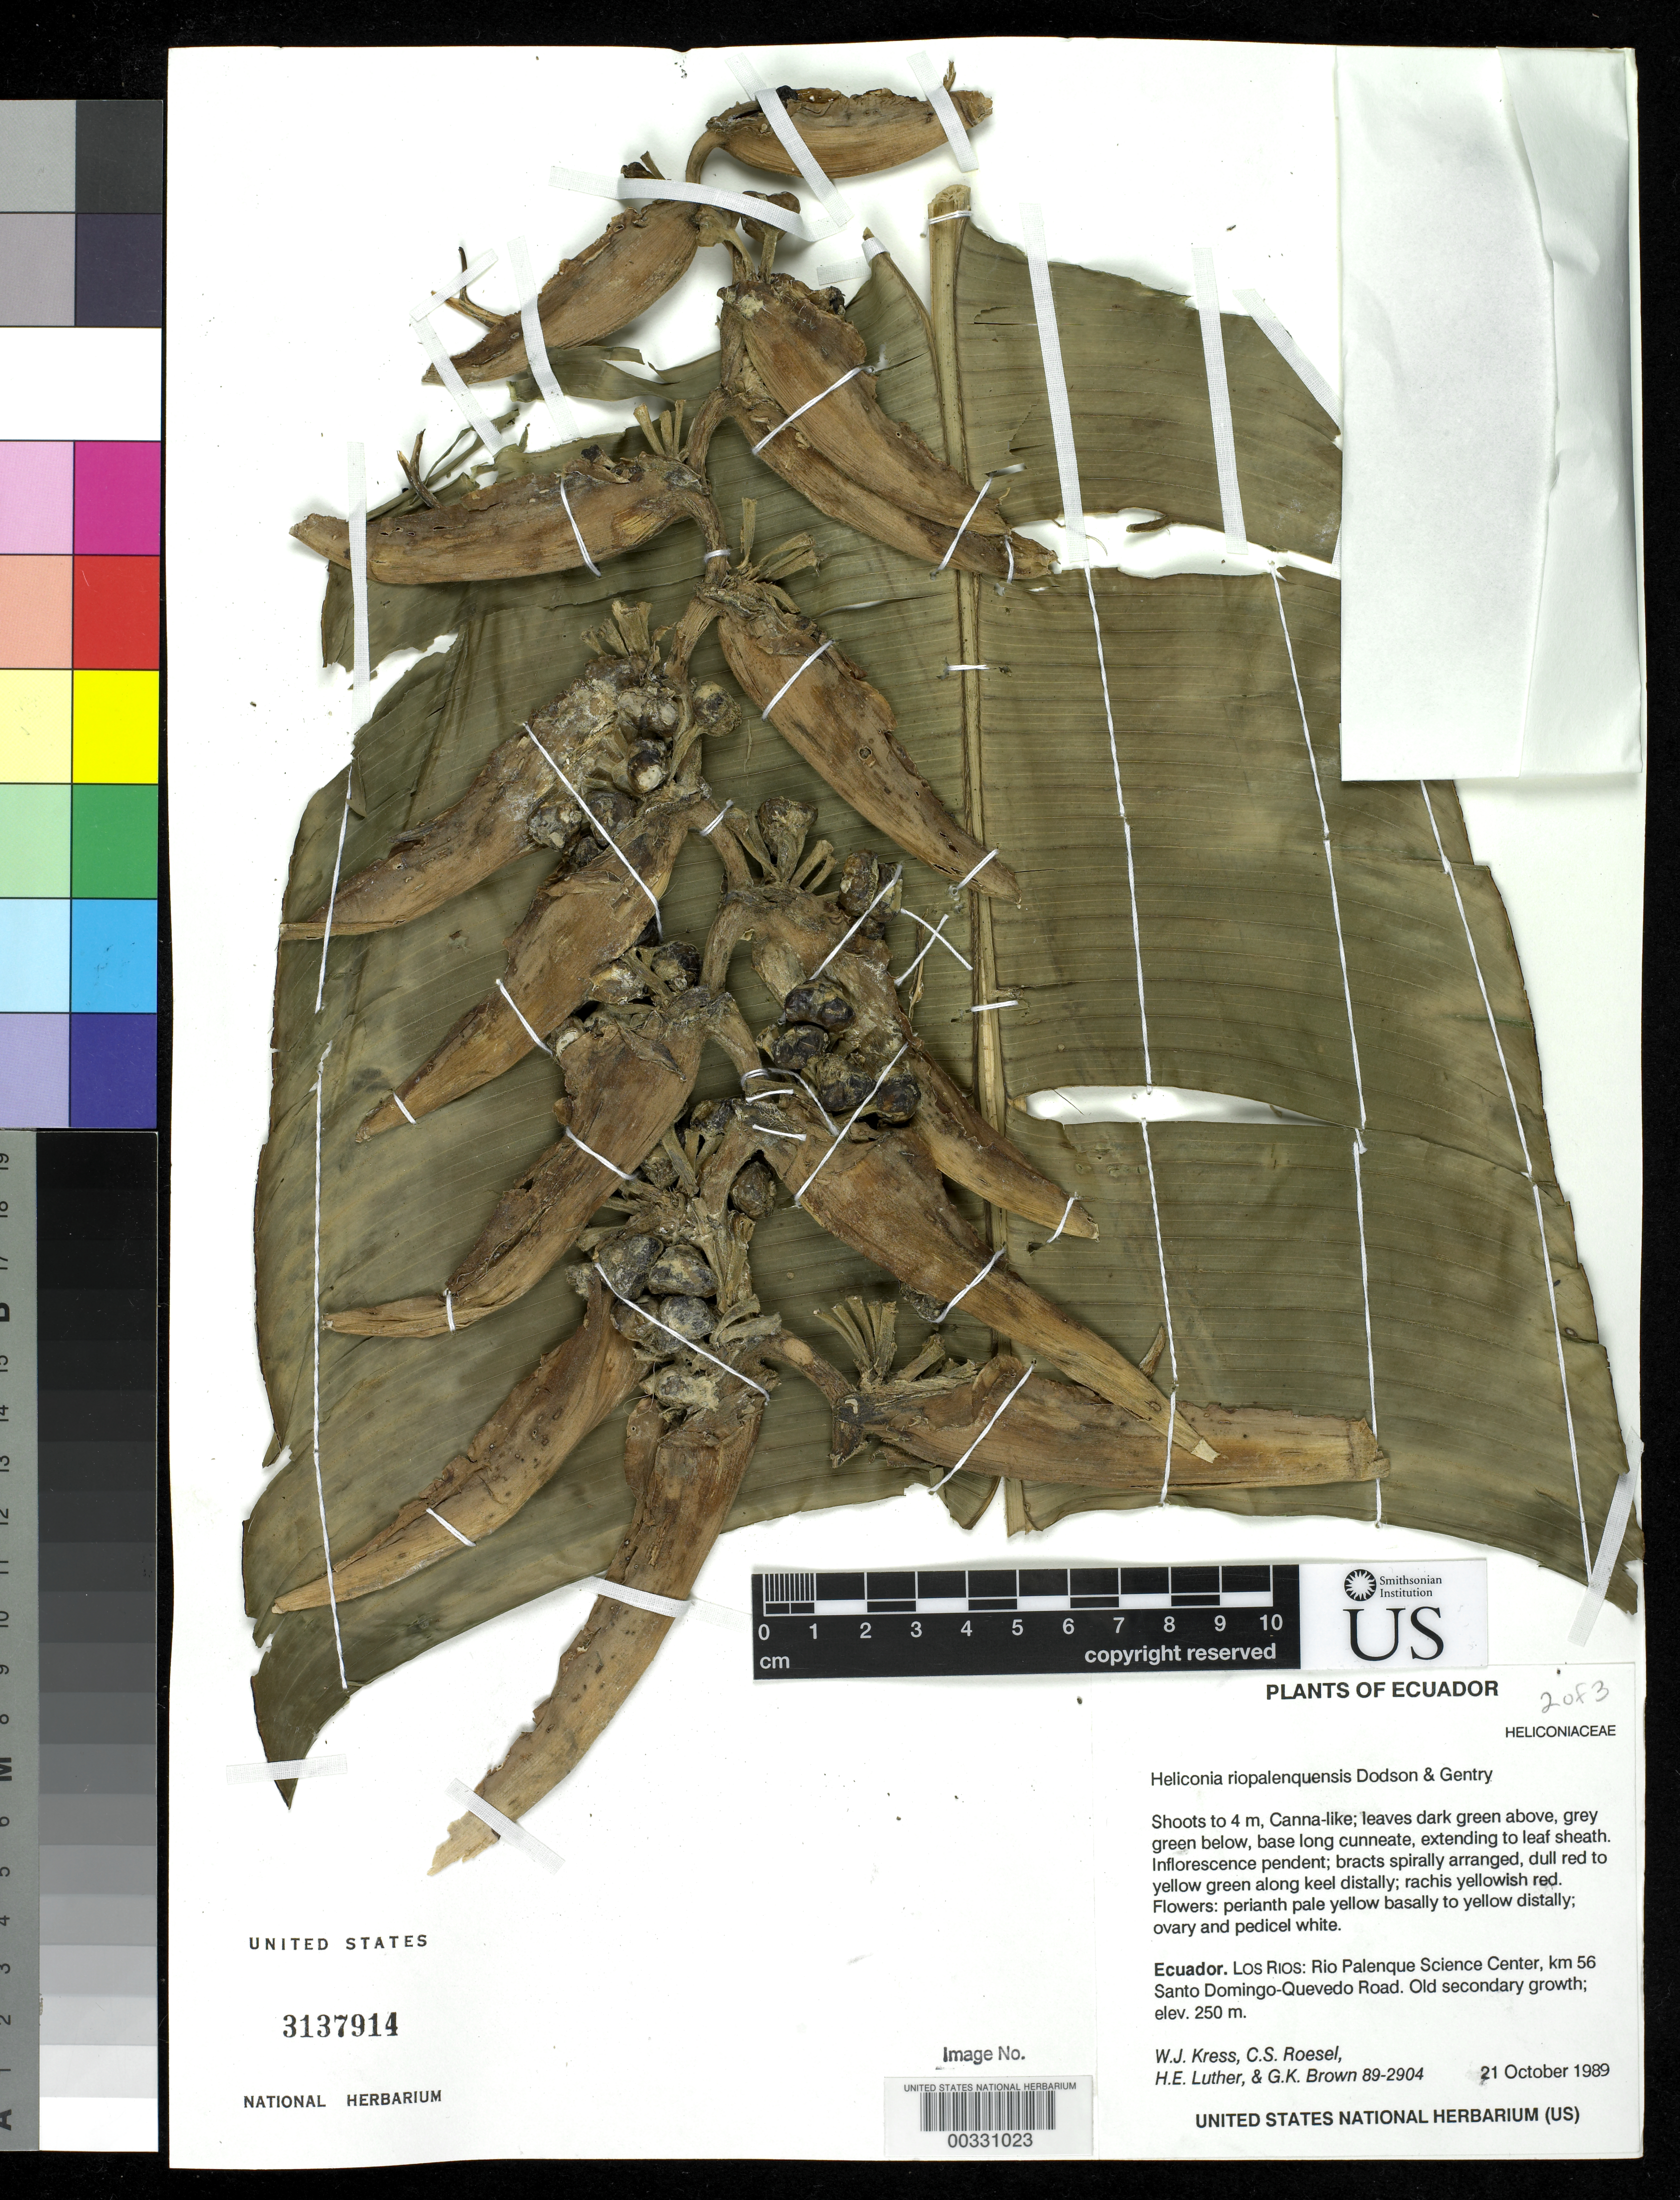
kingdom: Plantae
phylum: Tracheophyta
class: Liliopsida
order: Zingiberales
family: Heliconiaceae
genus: Heliconia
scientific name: Heliconia riopalenquensis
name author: Dodson & A.H. Gentry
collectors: W. J. Kress, C. S. Roesel, Harry E. Luther & G. K. Brown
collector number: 89-2904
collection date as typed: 21 Oct 1989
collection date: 1989-10-21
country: Ecuador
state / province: Los Ríos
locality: Rio palenque science center, km 56 Santo Domingo-Quevedo road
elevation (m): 250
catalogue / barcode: US 3137914